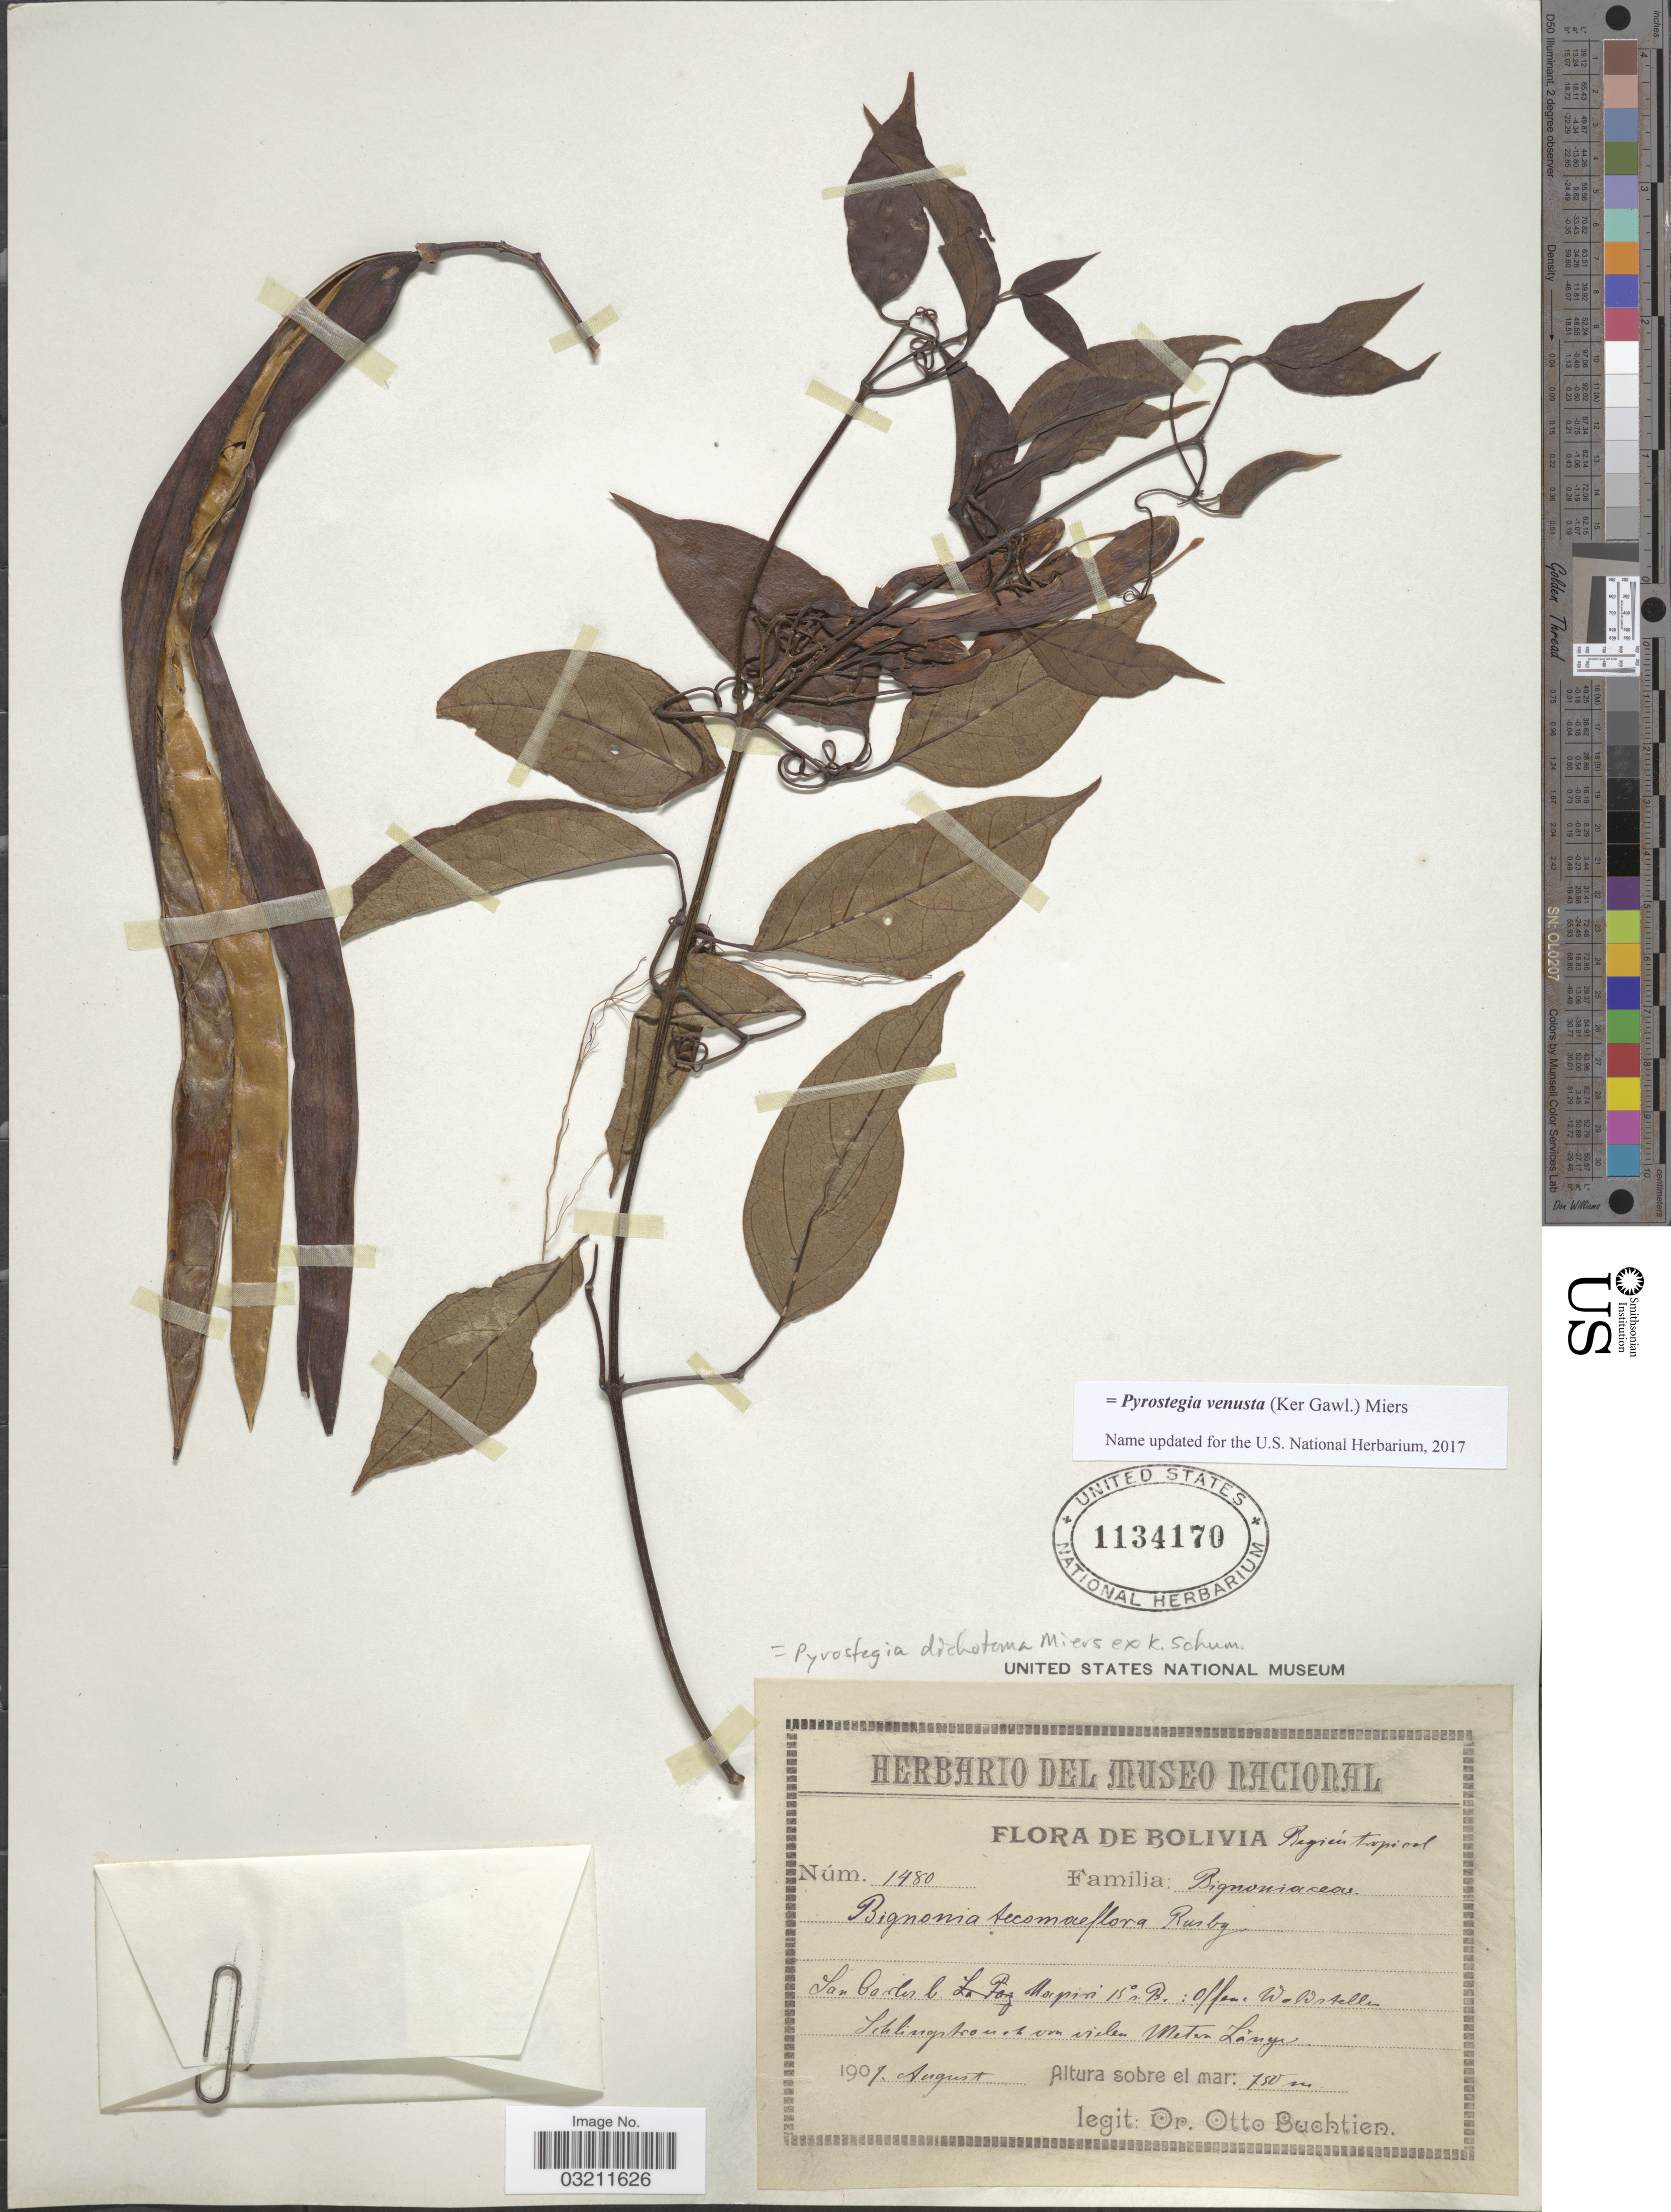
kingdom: Plantae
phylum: Tracheophyta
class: Magnoliopsida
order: Lamiales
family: Bignoniaceae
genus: Pyrostegia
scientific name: Pyrostegia venusta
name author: (Ker Gawl.) Miers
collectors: O. Buchtien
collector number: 1480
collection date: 1907-08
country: Bolivia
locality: San Carlos l. Mapiri 15° s. Br.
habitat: Offene Waldestellen.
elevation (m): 750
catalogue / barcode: US 1134170